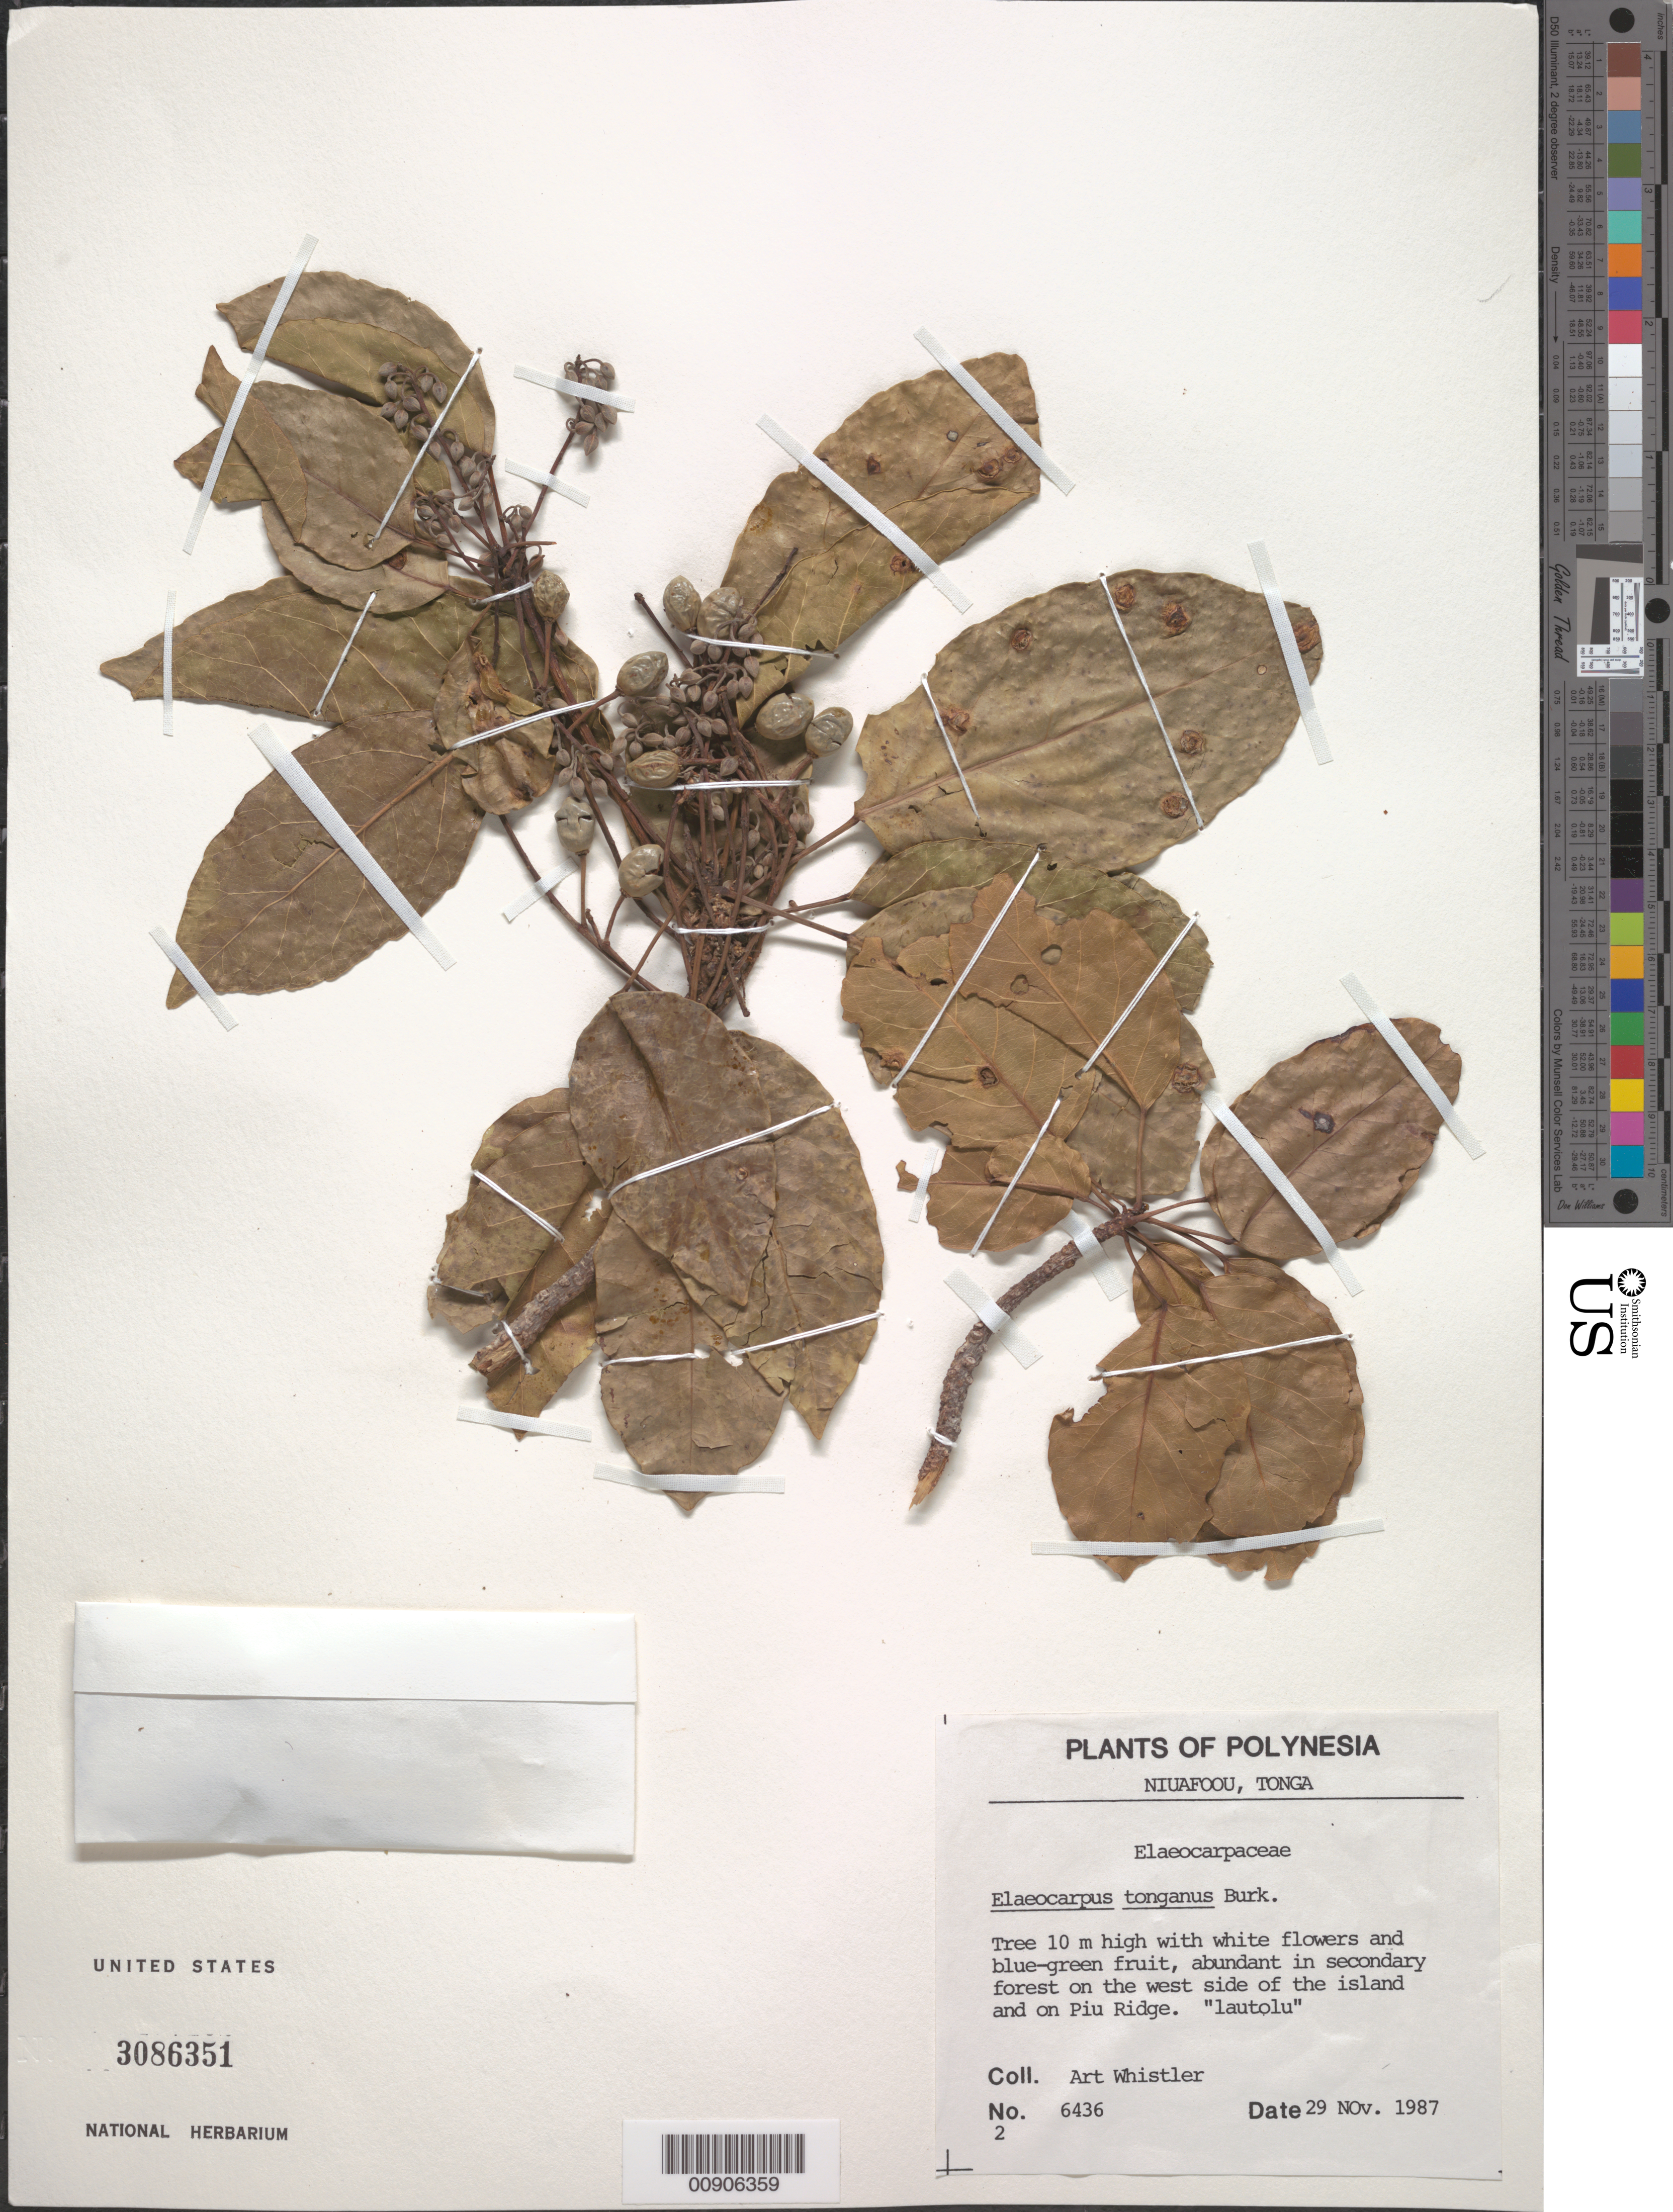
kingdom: Plantae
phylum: Tracheophyta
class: Magnoliopsida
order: Oxalidales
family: Elaeocarpaceae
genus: Elaeocarpus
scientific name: Elaeocarpus tonganus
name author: Burkill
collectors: A. Whistler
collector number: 6436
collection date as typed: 29 Nov 1987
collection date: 1987-11-29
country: Tonga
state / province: Tonga Outliers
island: Niuafo'ou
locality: on the west side of the island and on Piu Ridge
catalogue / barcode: US 3086351